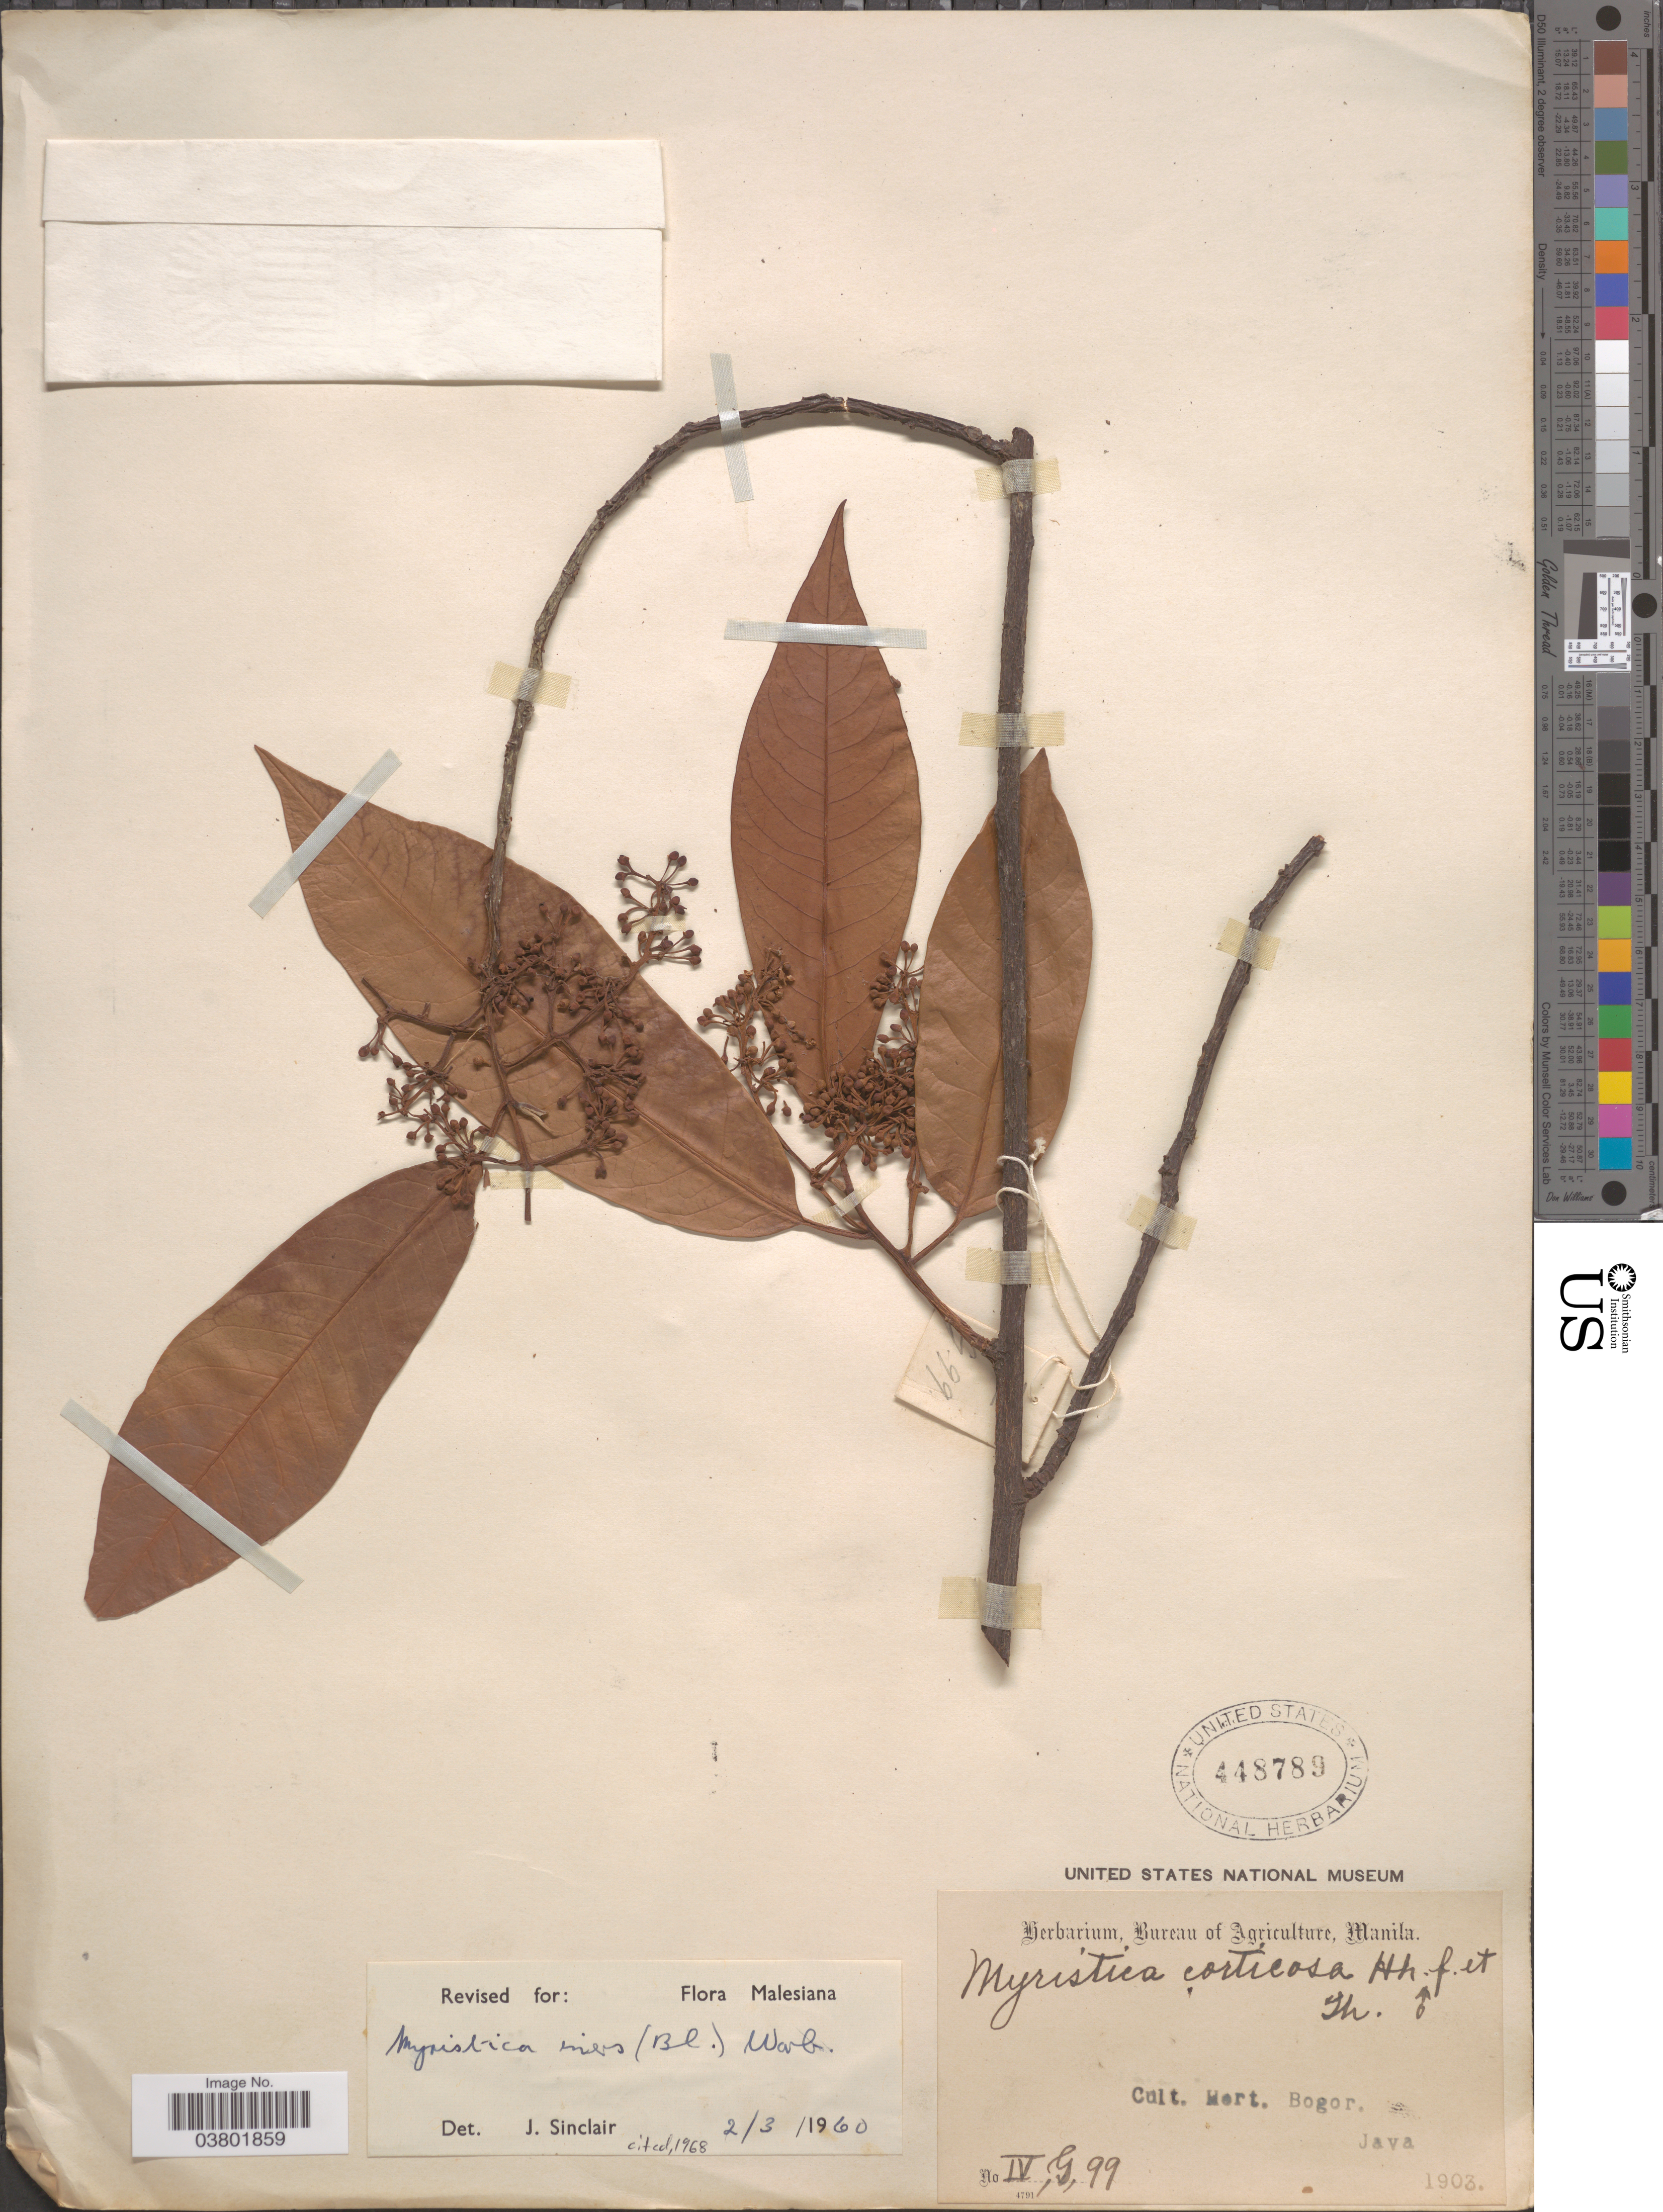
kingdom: Plantae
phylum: Tracheophyta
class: Magnoliopsida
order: Magnoliales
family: Myristicaceae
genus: Myristica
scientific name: Myristica iners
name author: Blume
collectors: Ex herb. Bureau of Agriculture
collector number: IV,G,99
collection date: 1903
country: Indonesia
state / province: Java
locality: Cult. Hort. Bogor.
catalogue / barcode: US 448789